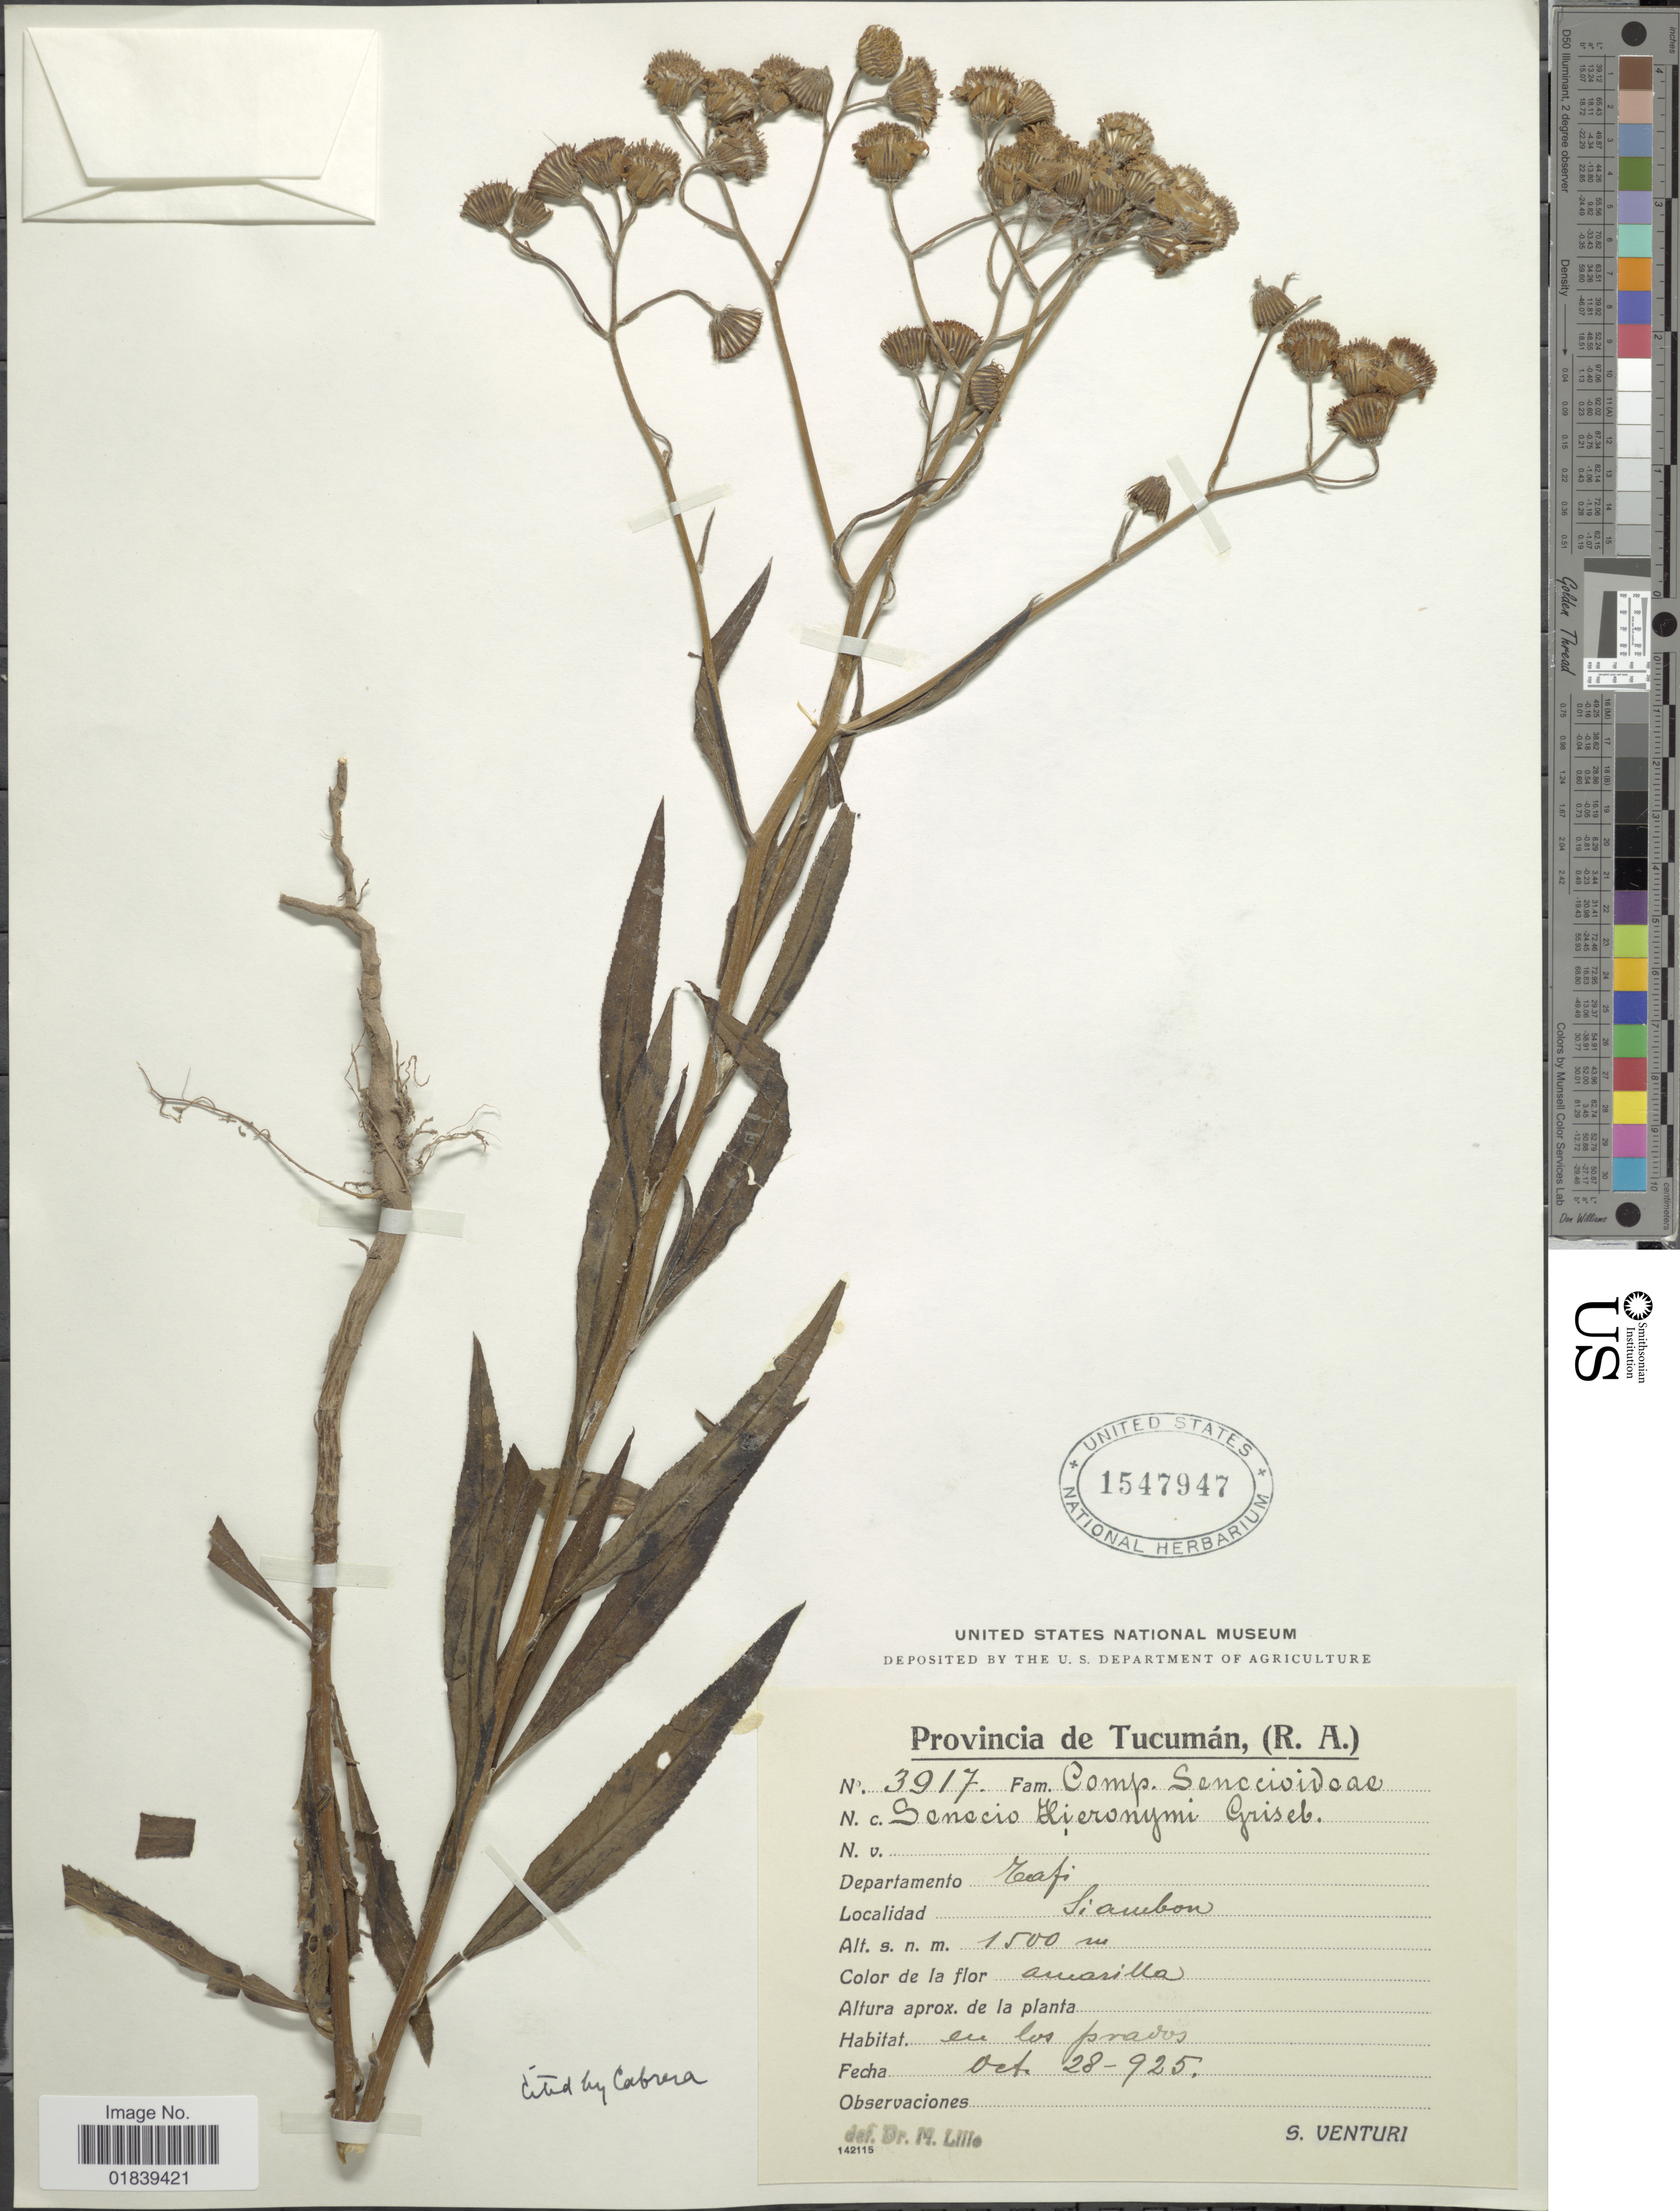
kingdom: Plantae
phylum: Tracheophyta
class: Magnoliopsida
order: Asterales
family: Asteraceae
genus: Senecio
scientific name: Senecio hieronymi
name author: Griseb.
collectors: S. Venturi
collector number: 3917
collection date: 1925-10-28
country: Argentina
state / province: Tucuman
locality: Departamento Tafi, Siambon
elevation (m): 1500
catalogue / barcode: US 1547947